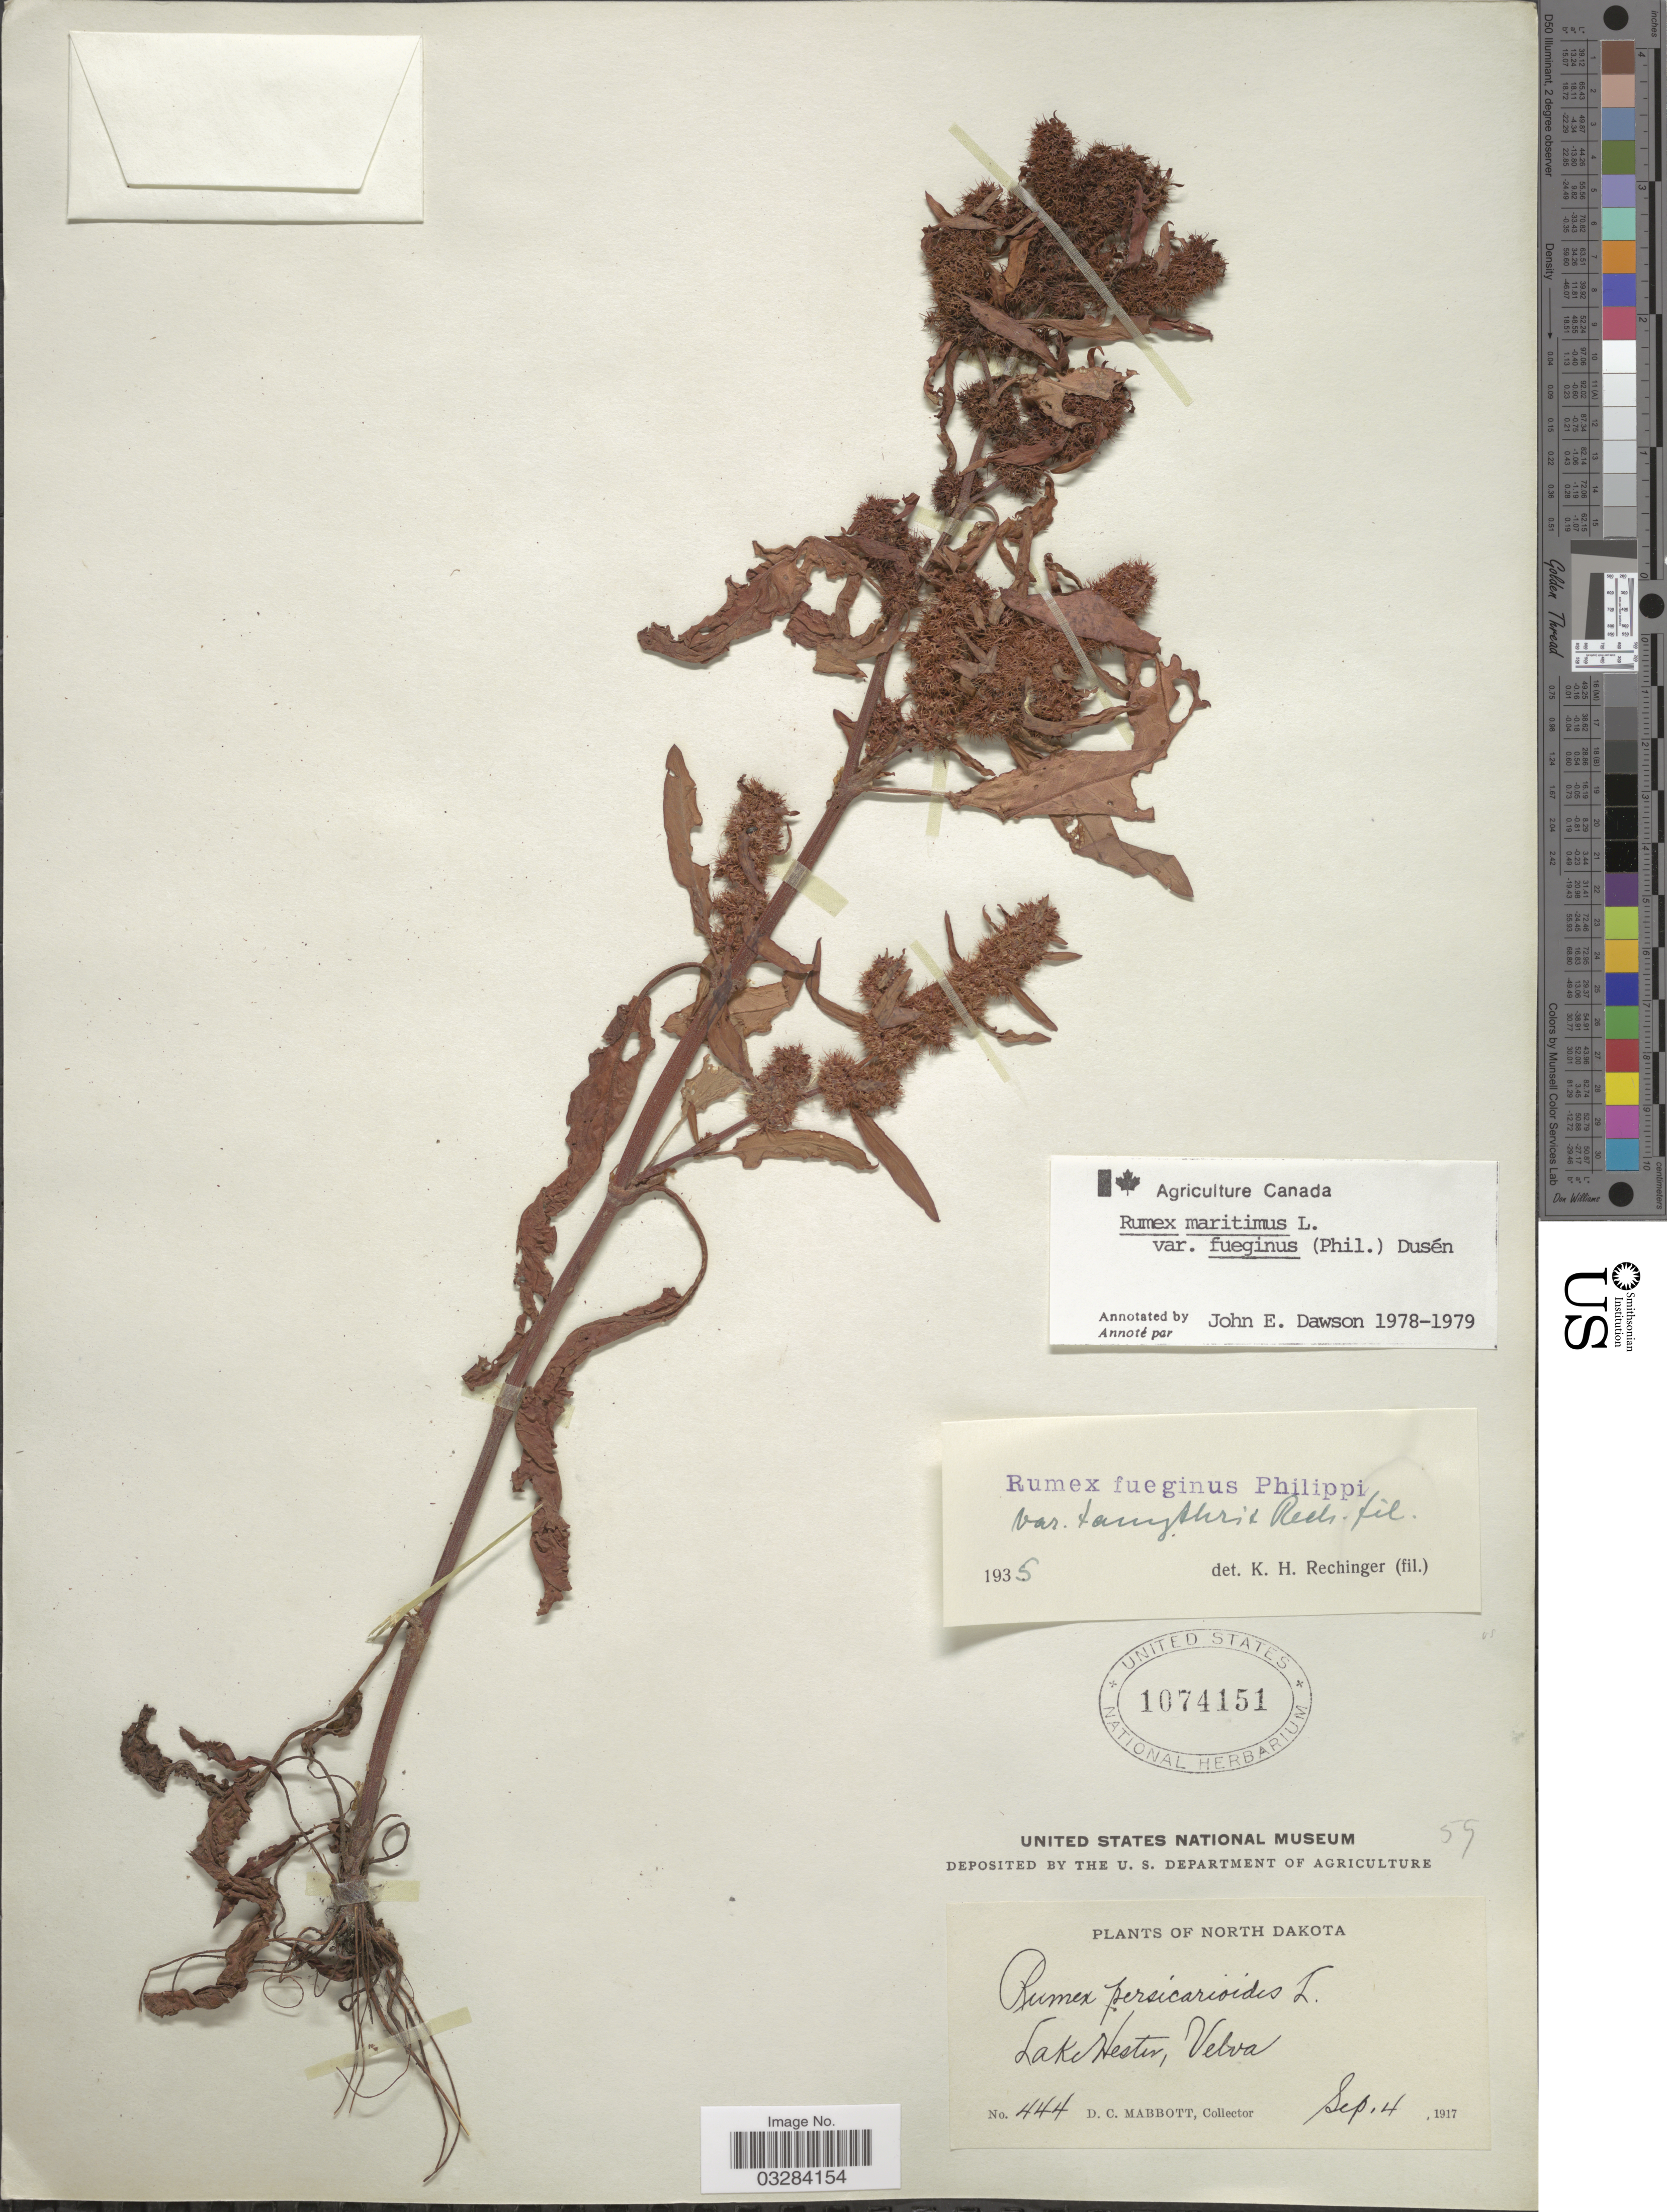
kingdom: Plantae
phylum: Tracheophyta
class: Magnoliopsida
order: Caryophyllales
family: Polygonaceae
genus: Rumex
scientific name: Rumex maritimus var. fueginus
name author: (Phil.) Dusén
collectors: D. Mabbott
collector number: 444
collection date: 1917-09-04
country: United States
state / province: North Dakota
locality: Lake Hester, Velva.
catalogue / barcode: US 1074151